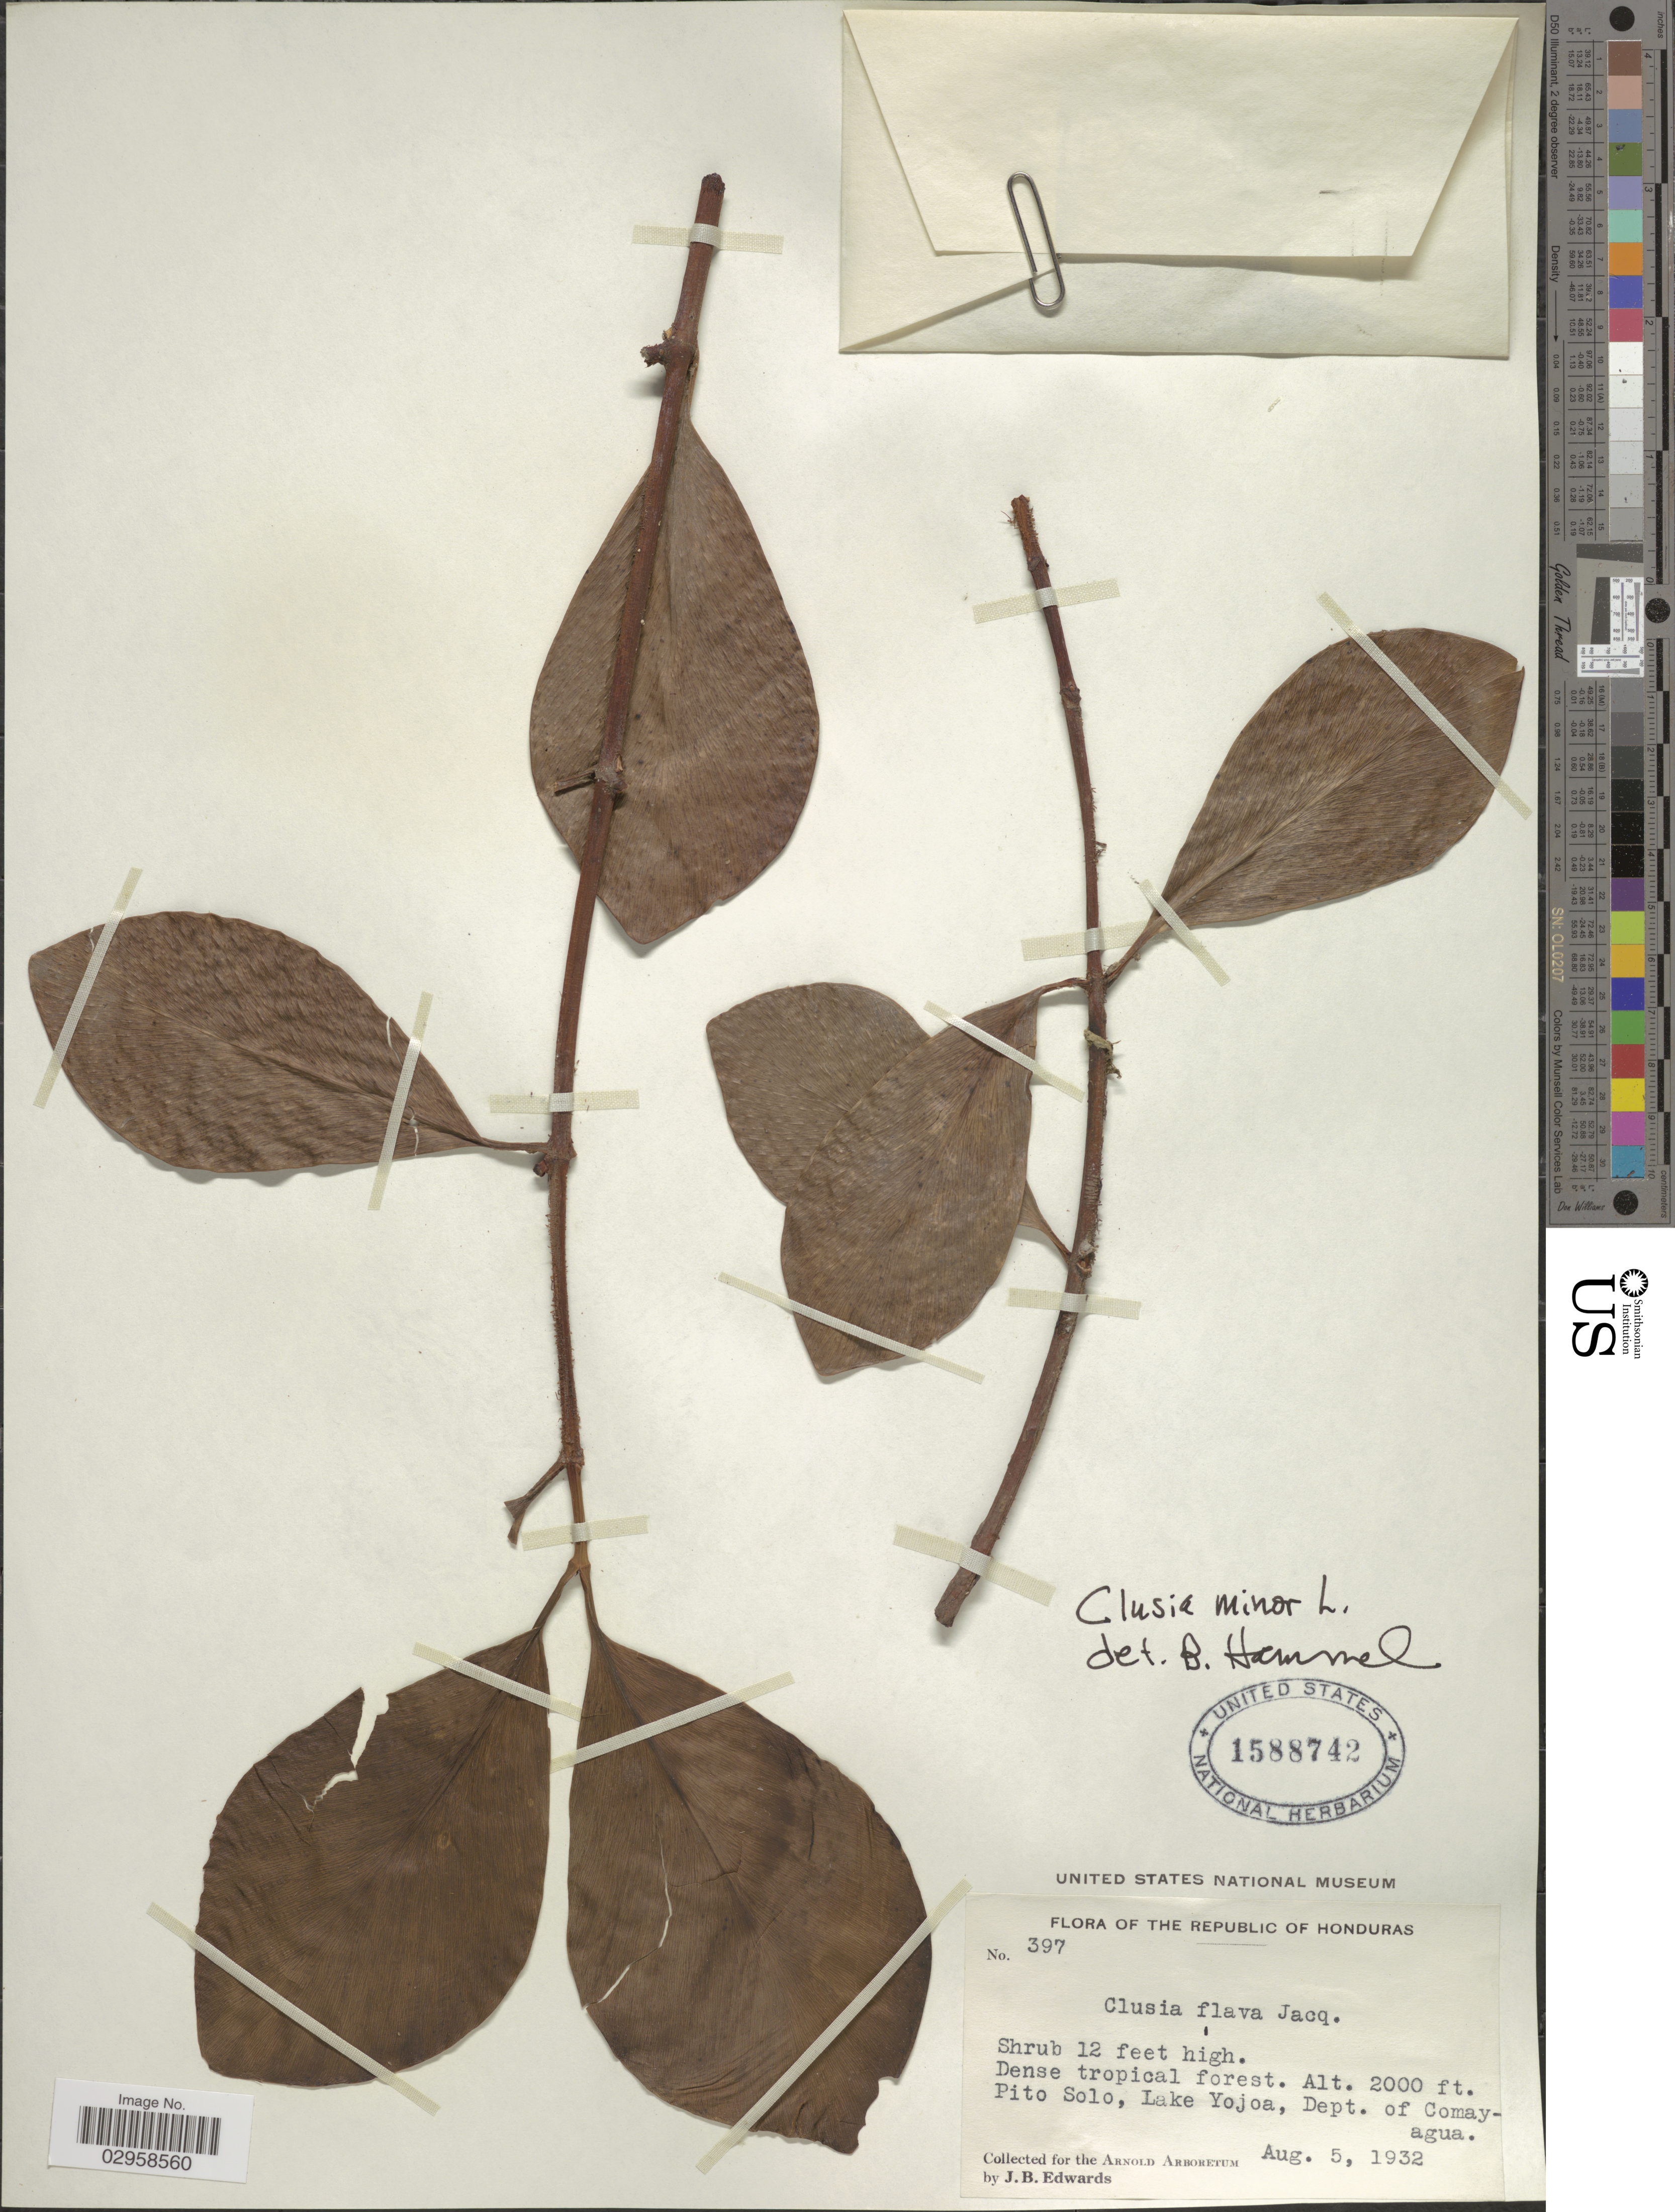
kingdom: Plantae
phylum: Tracheophyta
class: Magnoliopsida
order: Malpighiales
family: Clusiaceae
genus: Clusia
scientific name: Clusia minor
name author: L.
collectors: J. B. Edwards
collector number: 397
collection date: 1932-08-05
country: Honduras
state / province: Comayagua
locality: Pito Solo, Lake Yojoa, Dept. of Comayagua.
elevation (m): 610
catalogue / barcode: US 1588742